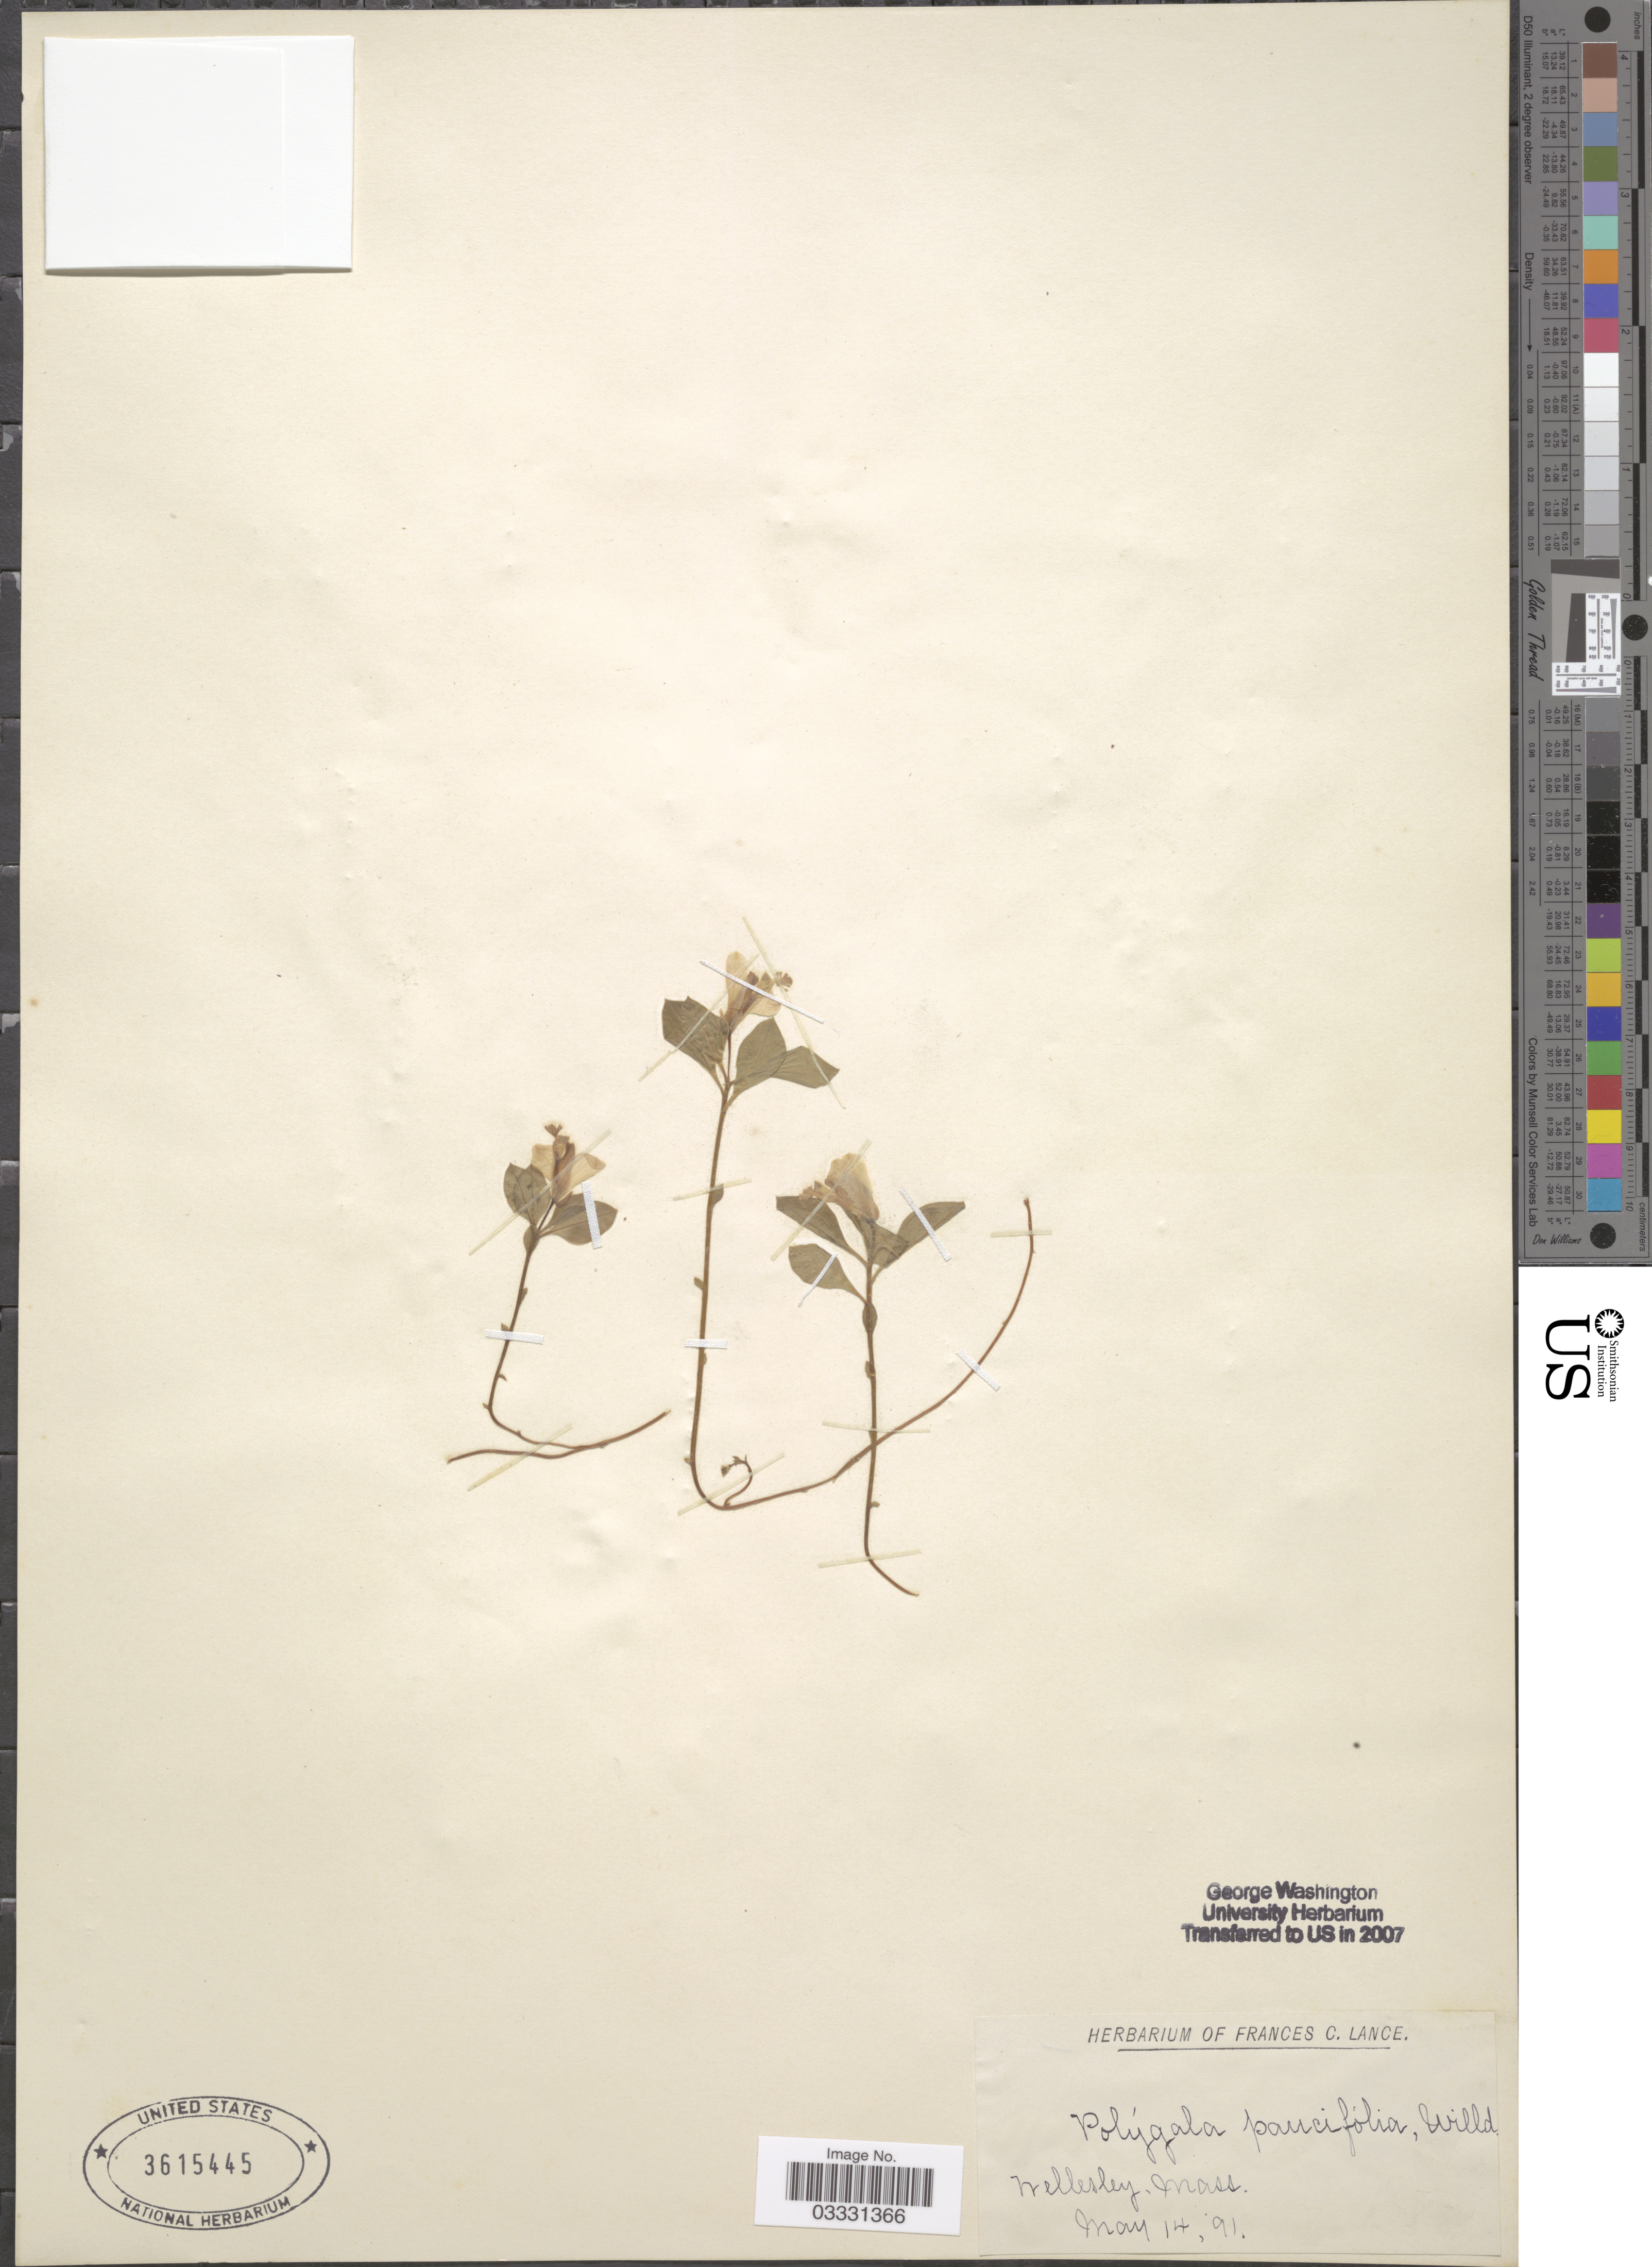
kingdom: Plantae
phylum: Tracheophyta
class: Magnoliopsida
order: Fabales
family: Polygalaceae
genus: Polygaloides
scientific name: Polygaloides paucifolia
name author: (Willd.) J.R. Abbott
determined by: Strong, Mark T., (BOT), Smithsonian Institution - National Museum of Natural History (UNITED STATES)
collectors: ex herb. Frances C. Lance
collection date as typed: Transcribed d/m/y: 14/5/91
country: United States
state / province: Massachusetts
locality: Wellesley.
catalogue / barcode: US 3615445